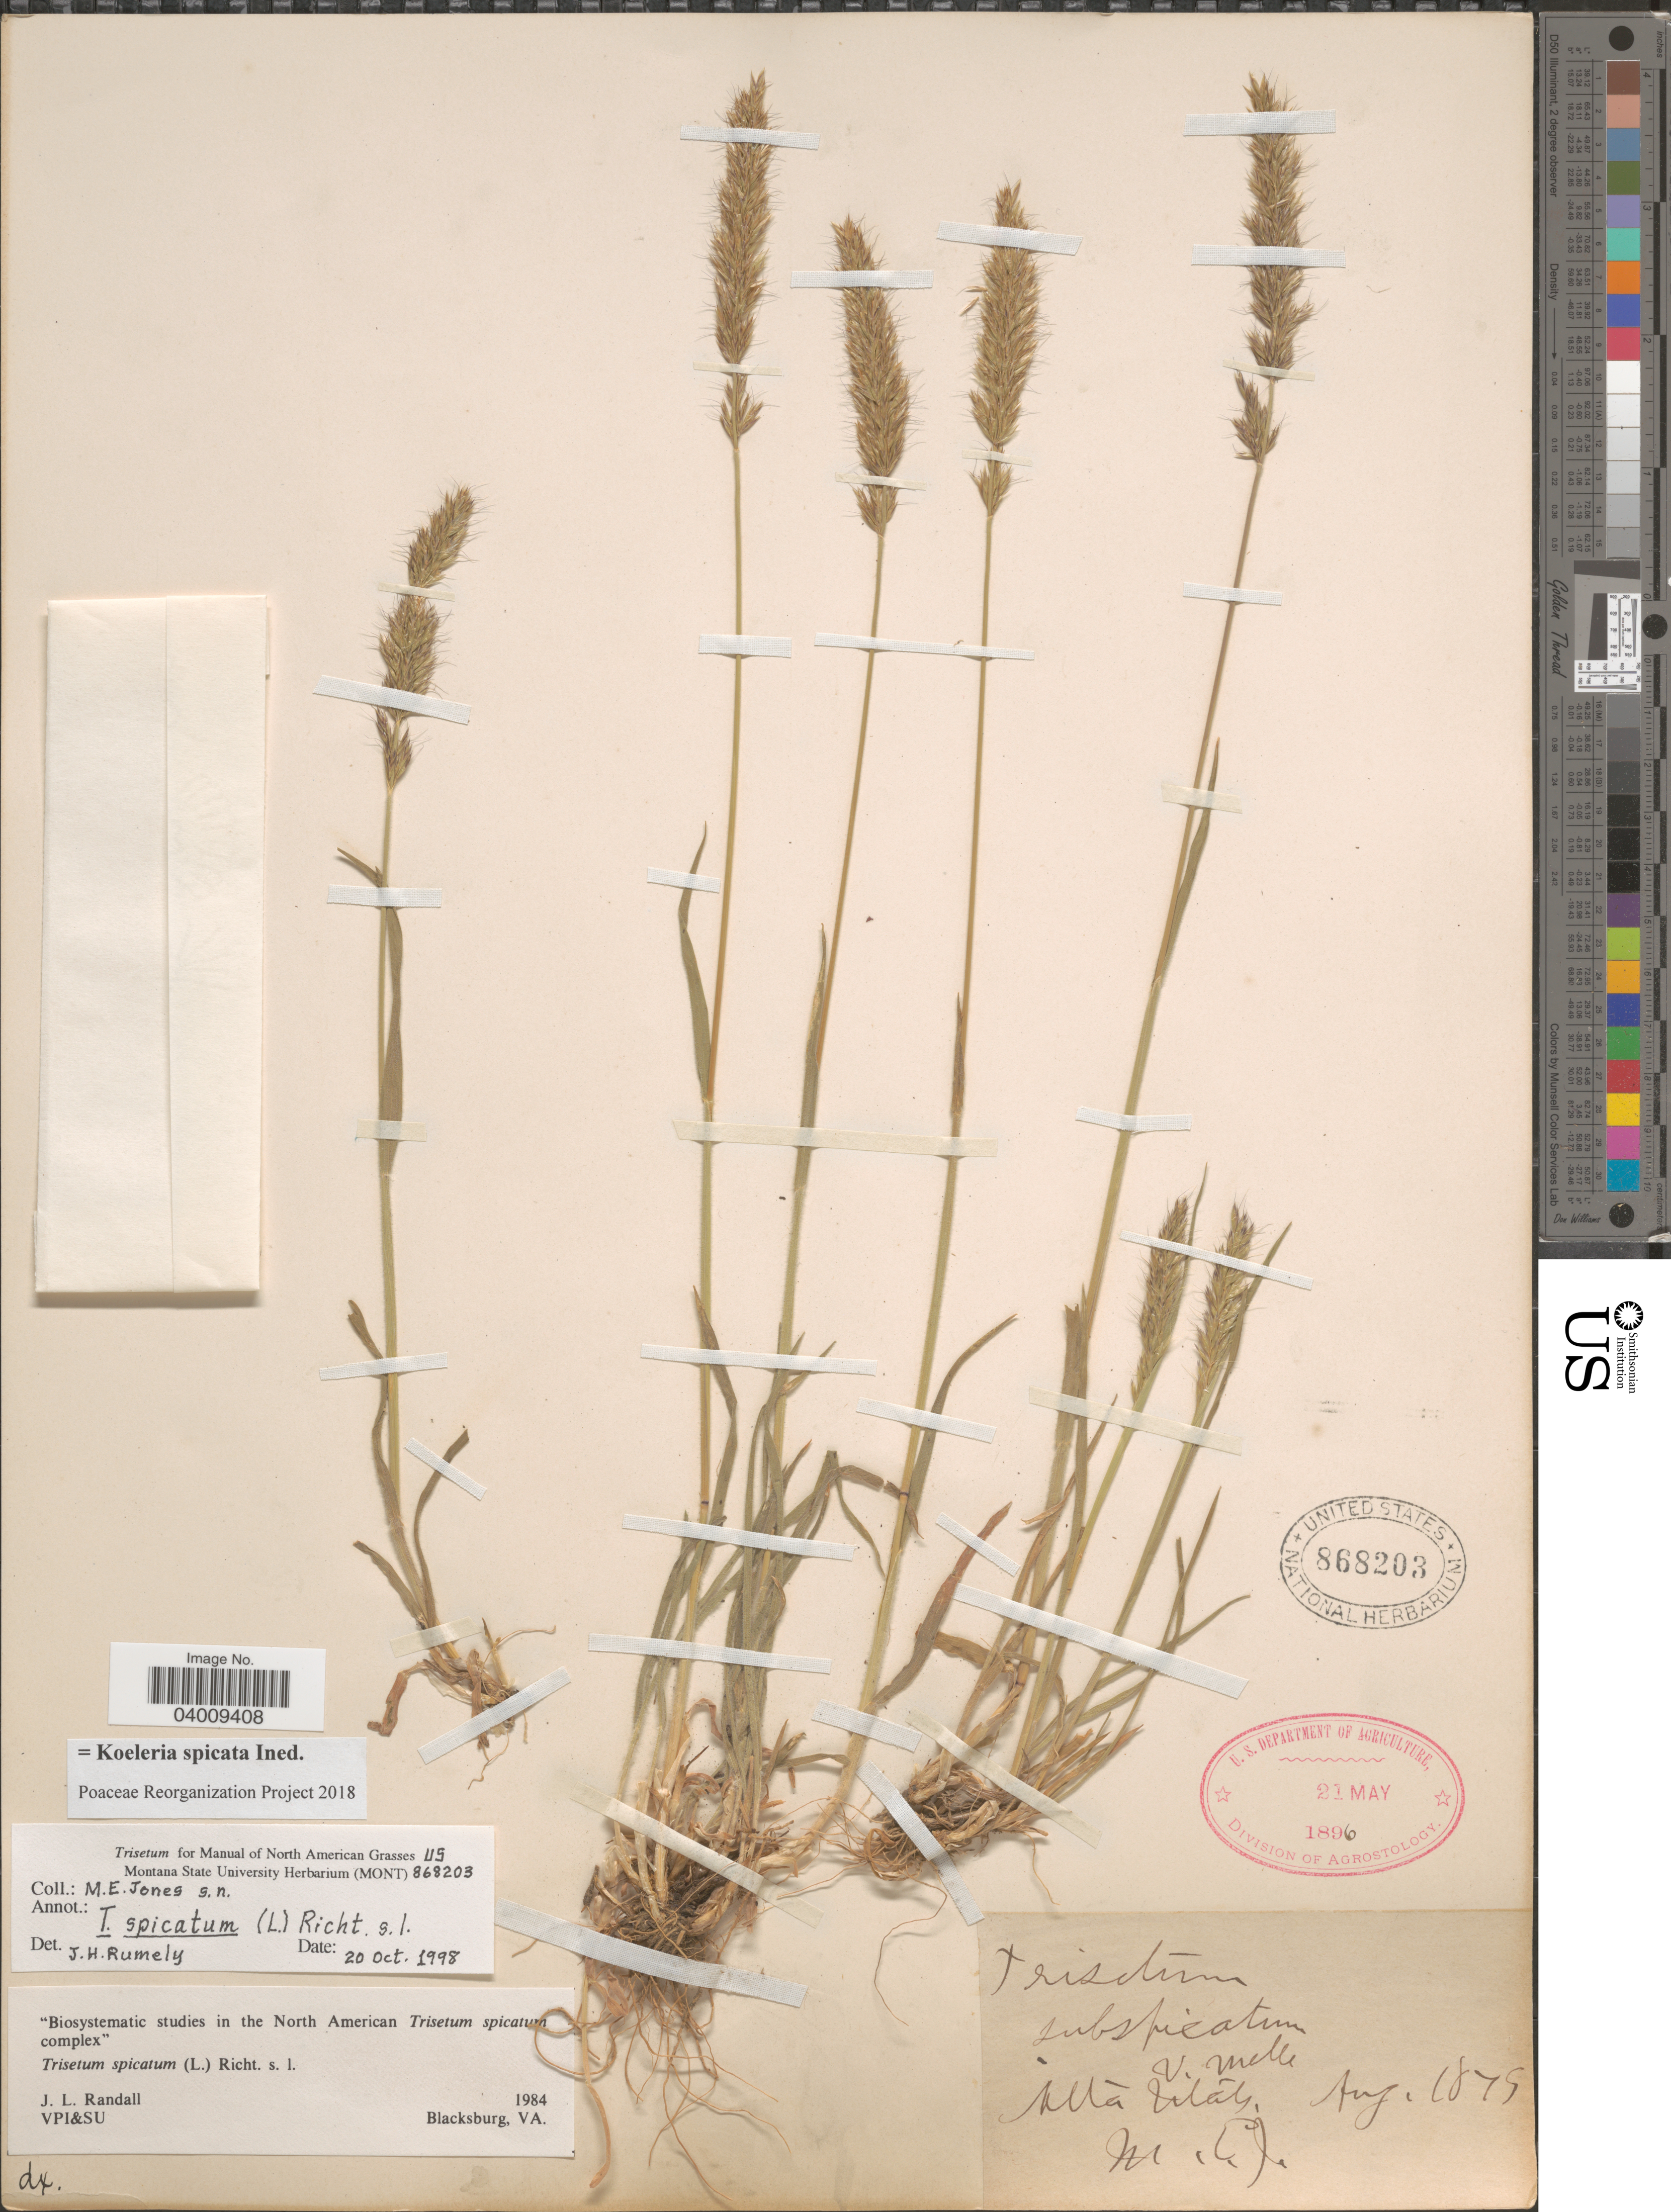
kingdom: Plantae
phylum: Tracheophyta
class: Liliopsida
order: Poales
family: Poaceae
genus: Koeleria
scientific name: Koeleria spicata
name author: (L.) Barberá et al.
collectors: M. E. Jones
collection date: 1879-08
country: United States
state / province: Utah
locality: Alta.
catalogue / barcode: US 868203